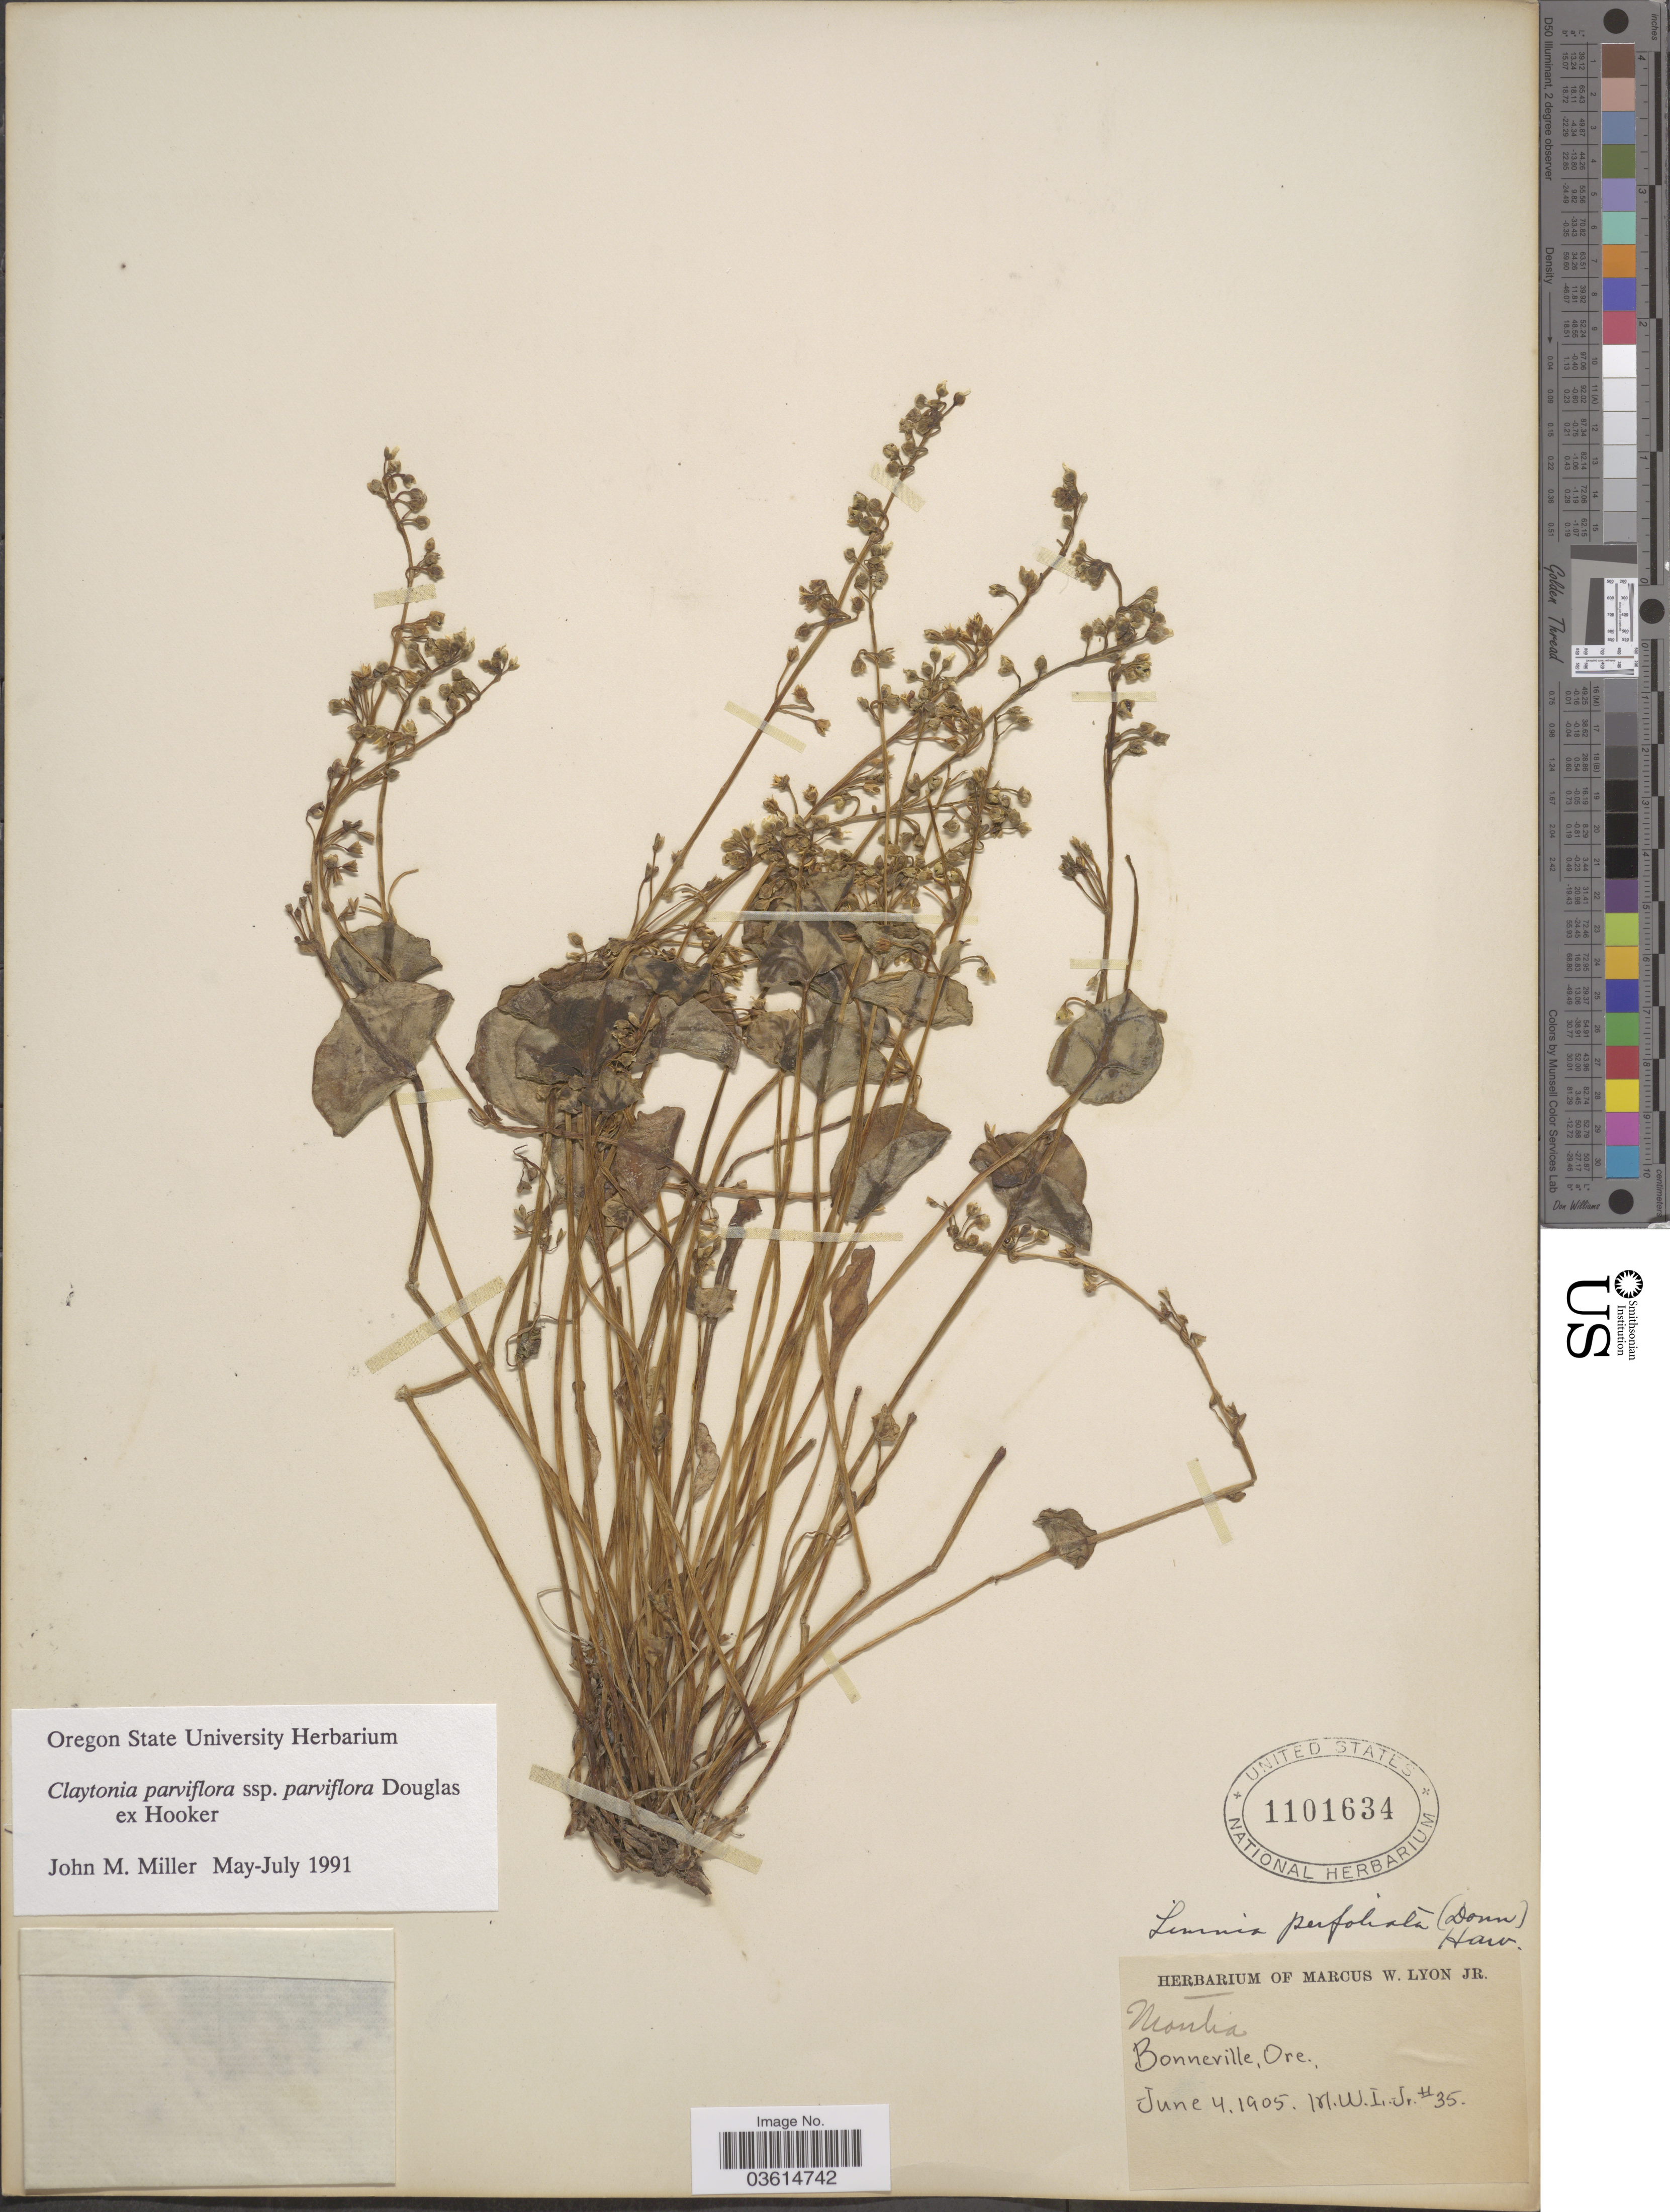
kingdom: Plantae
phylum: Tracheophyta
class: Magnoliopsida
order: Caryophyllales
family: Montiaceae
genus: Claytonia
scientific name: Claytonia parviflora subsp. parviflora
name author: Douglas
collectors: M. W. Lyon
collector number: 35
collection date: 1905-06-04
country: United States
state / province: Oregon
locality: Bonneville.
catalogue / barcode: US 1101634